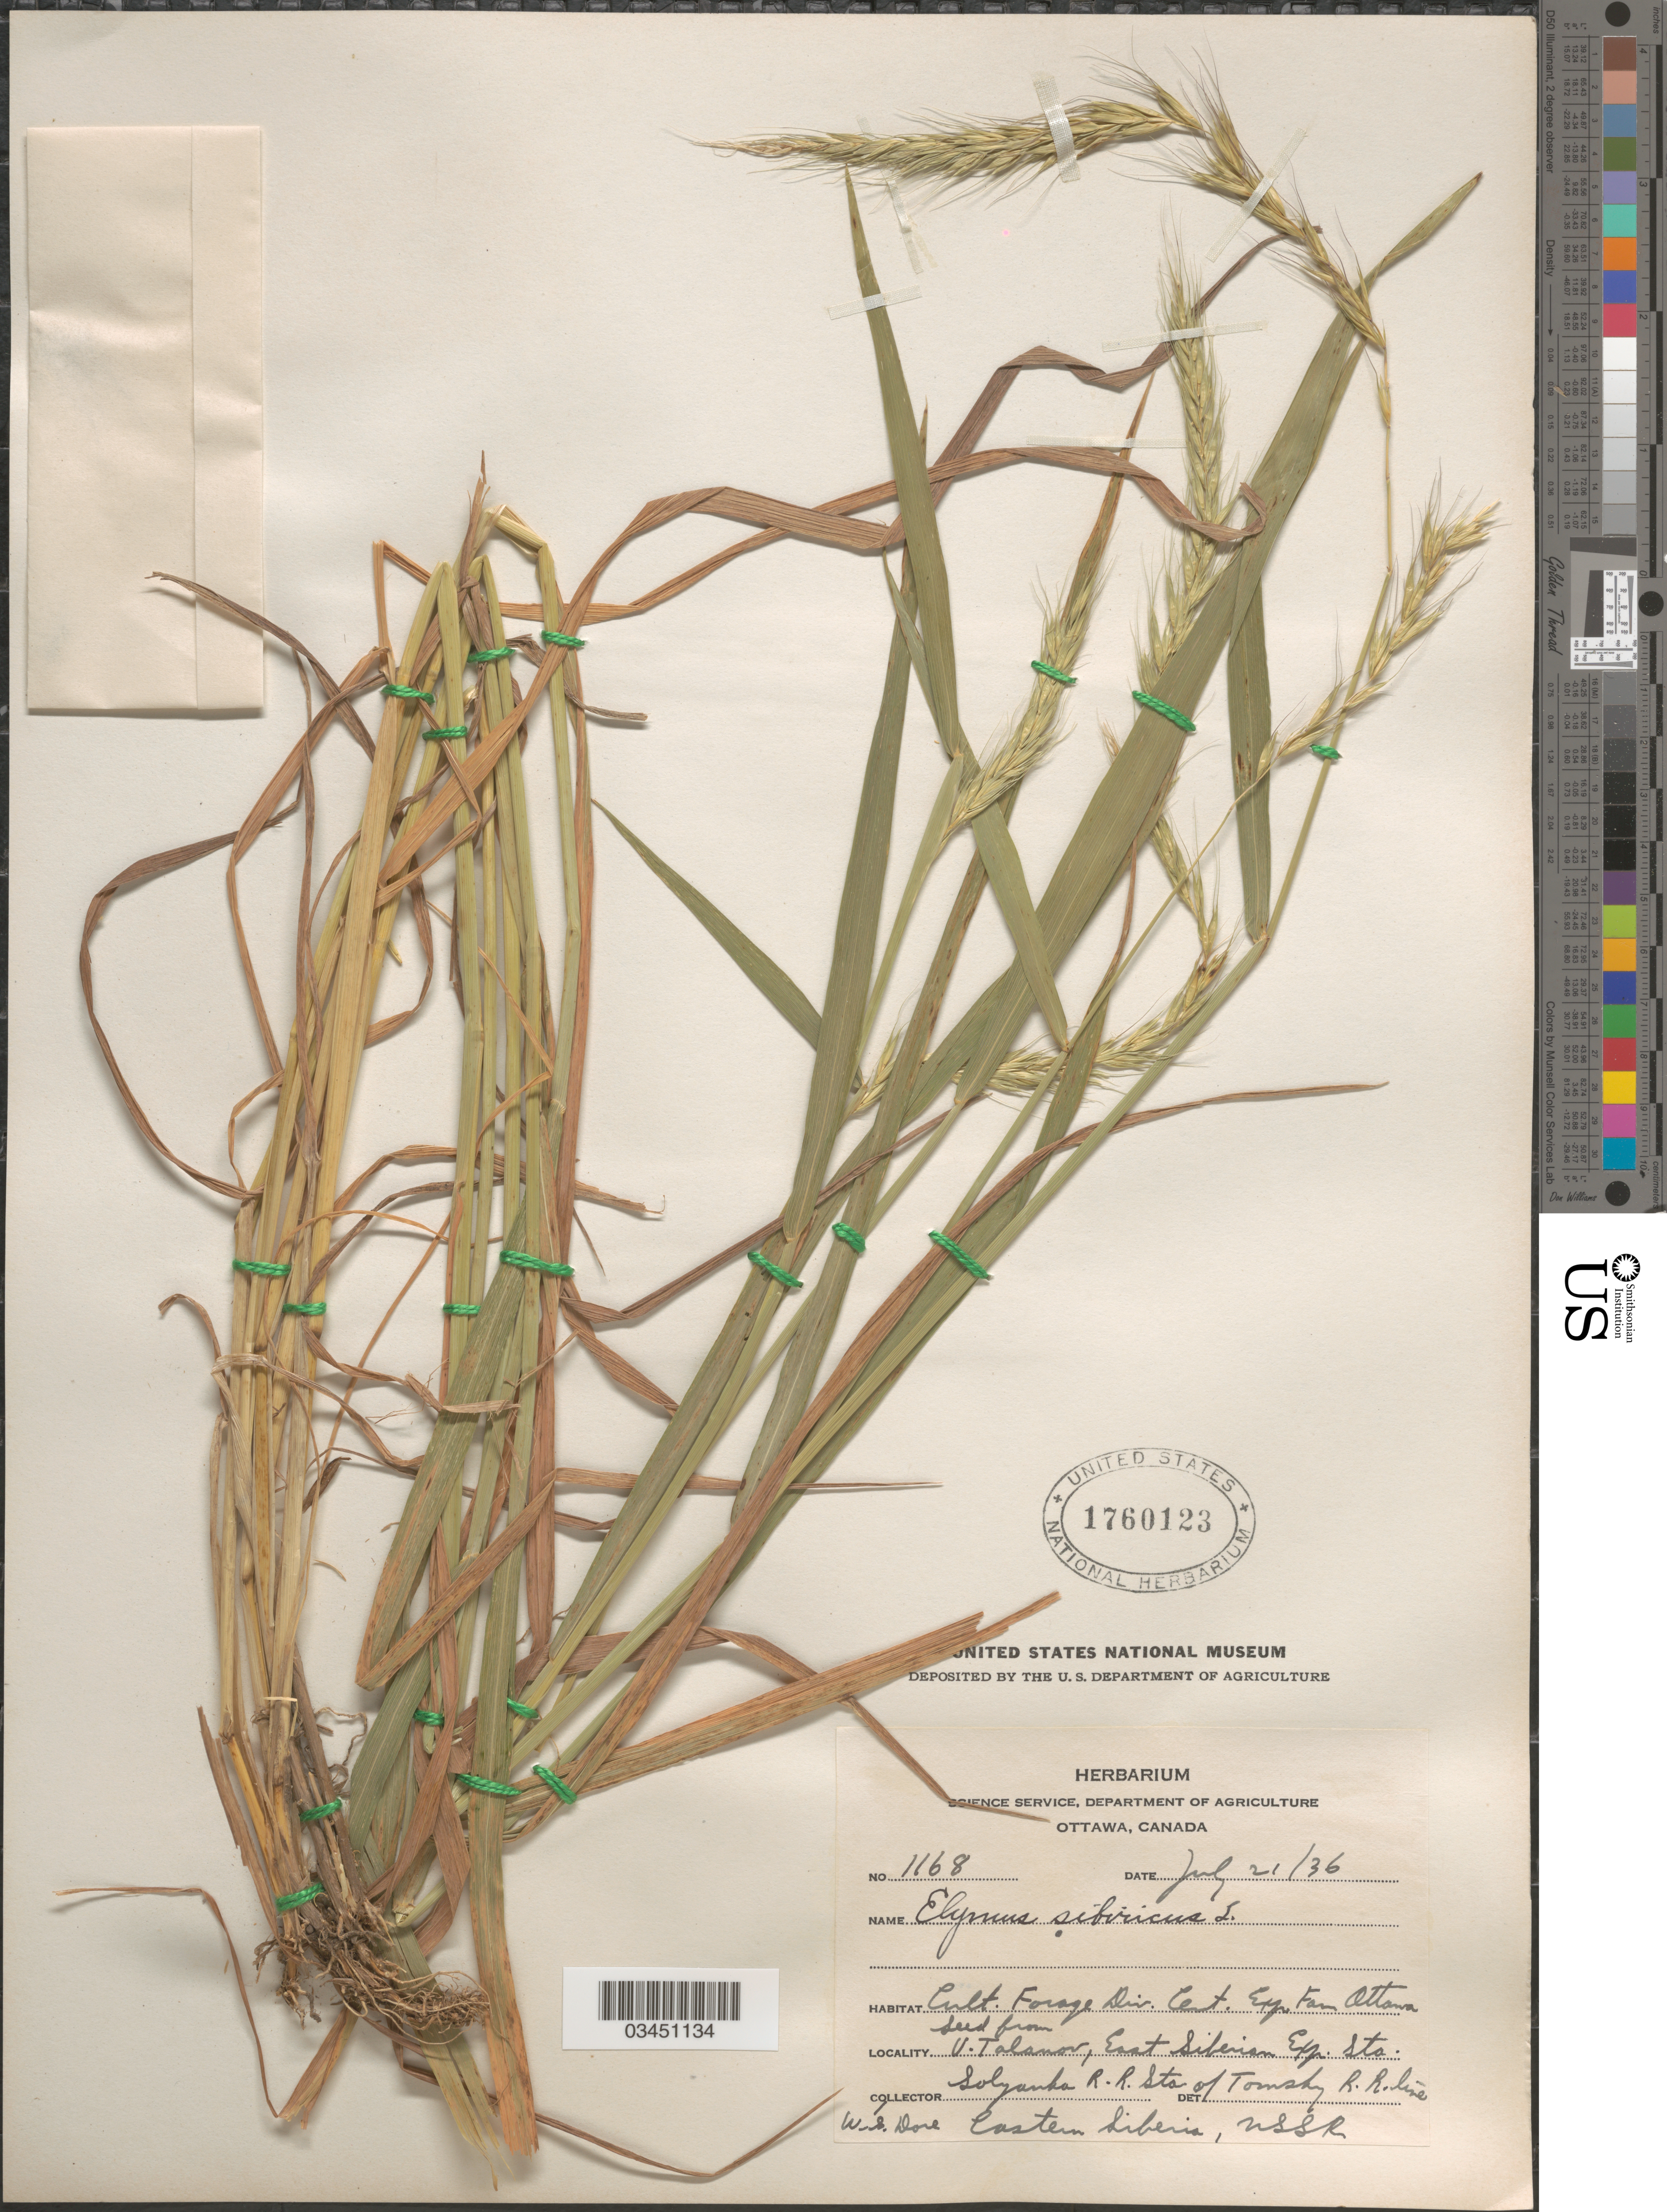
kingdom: Plantae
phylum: Tracheophyta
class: Liliopsida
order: Poales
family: Poaceae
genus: Elymus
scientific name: Elymus sibiricus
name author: L.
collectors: W. Dore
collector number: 1168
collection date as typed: Transcribed d/m/y: 21/7/36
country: Canada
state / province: Ontario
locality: Forage Div. Cent. Exp Farm Ottawa.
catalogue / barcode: US 1760123